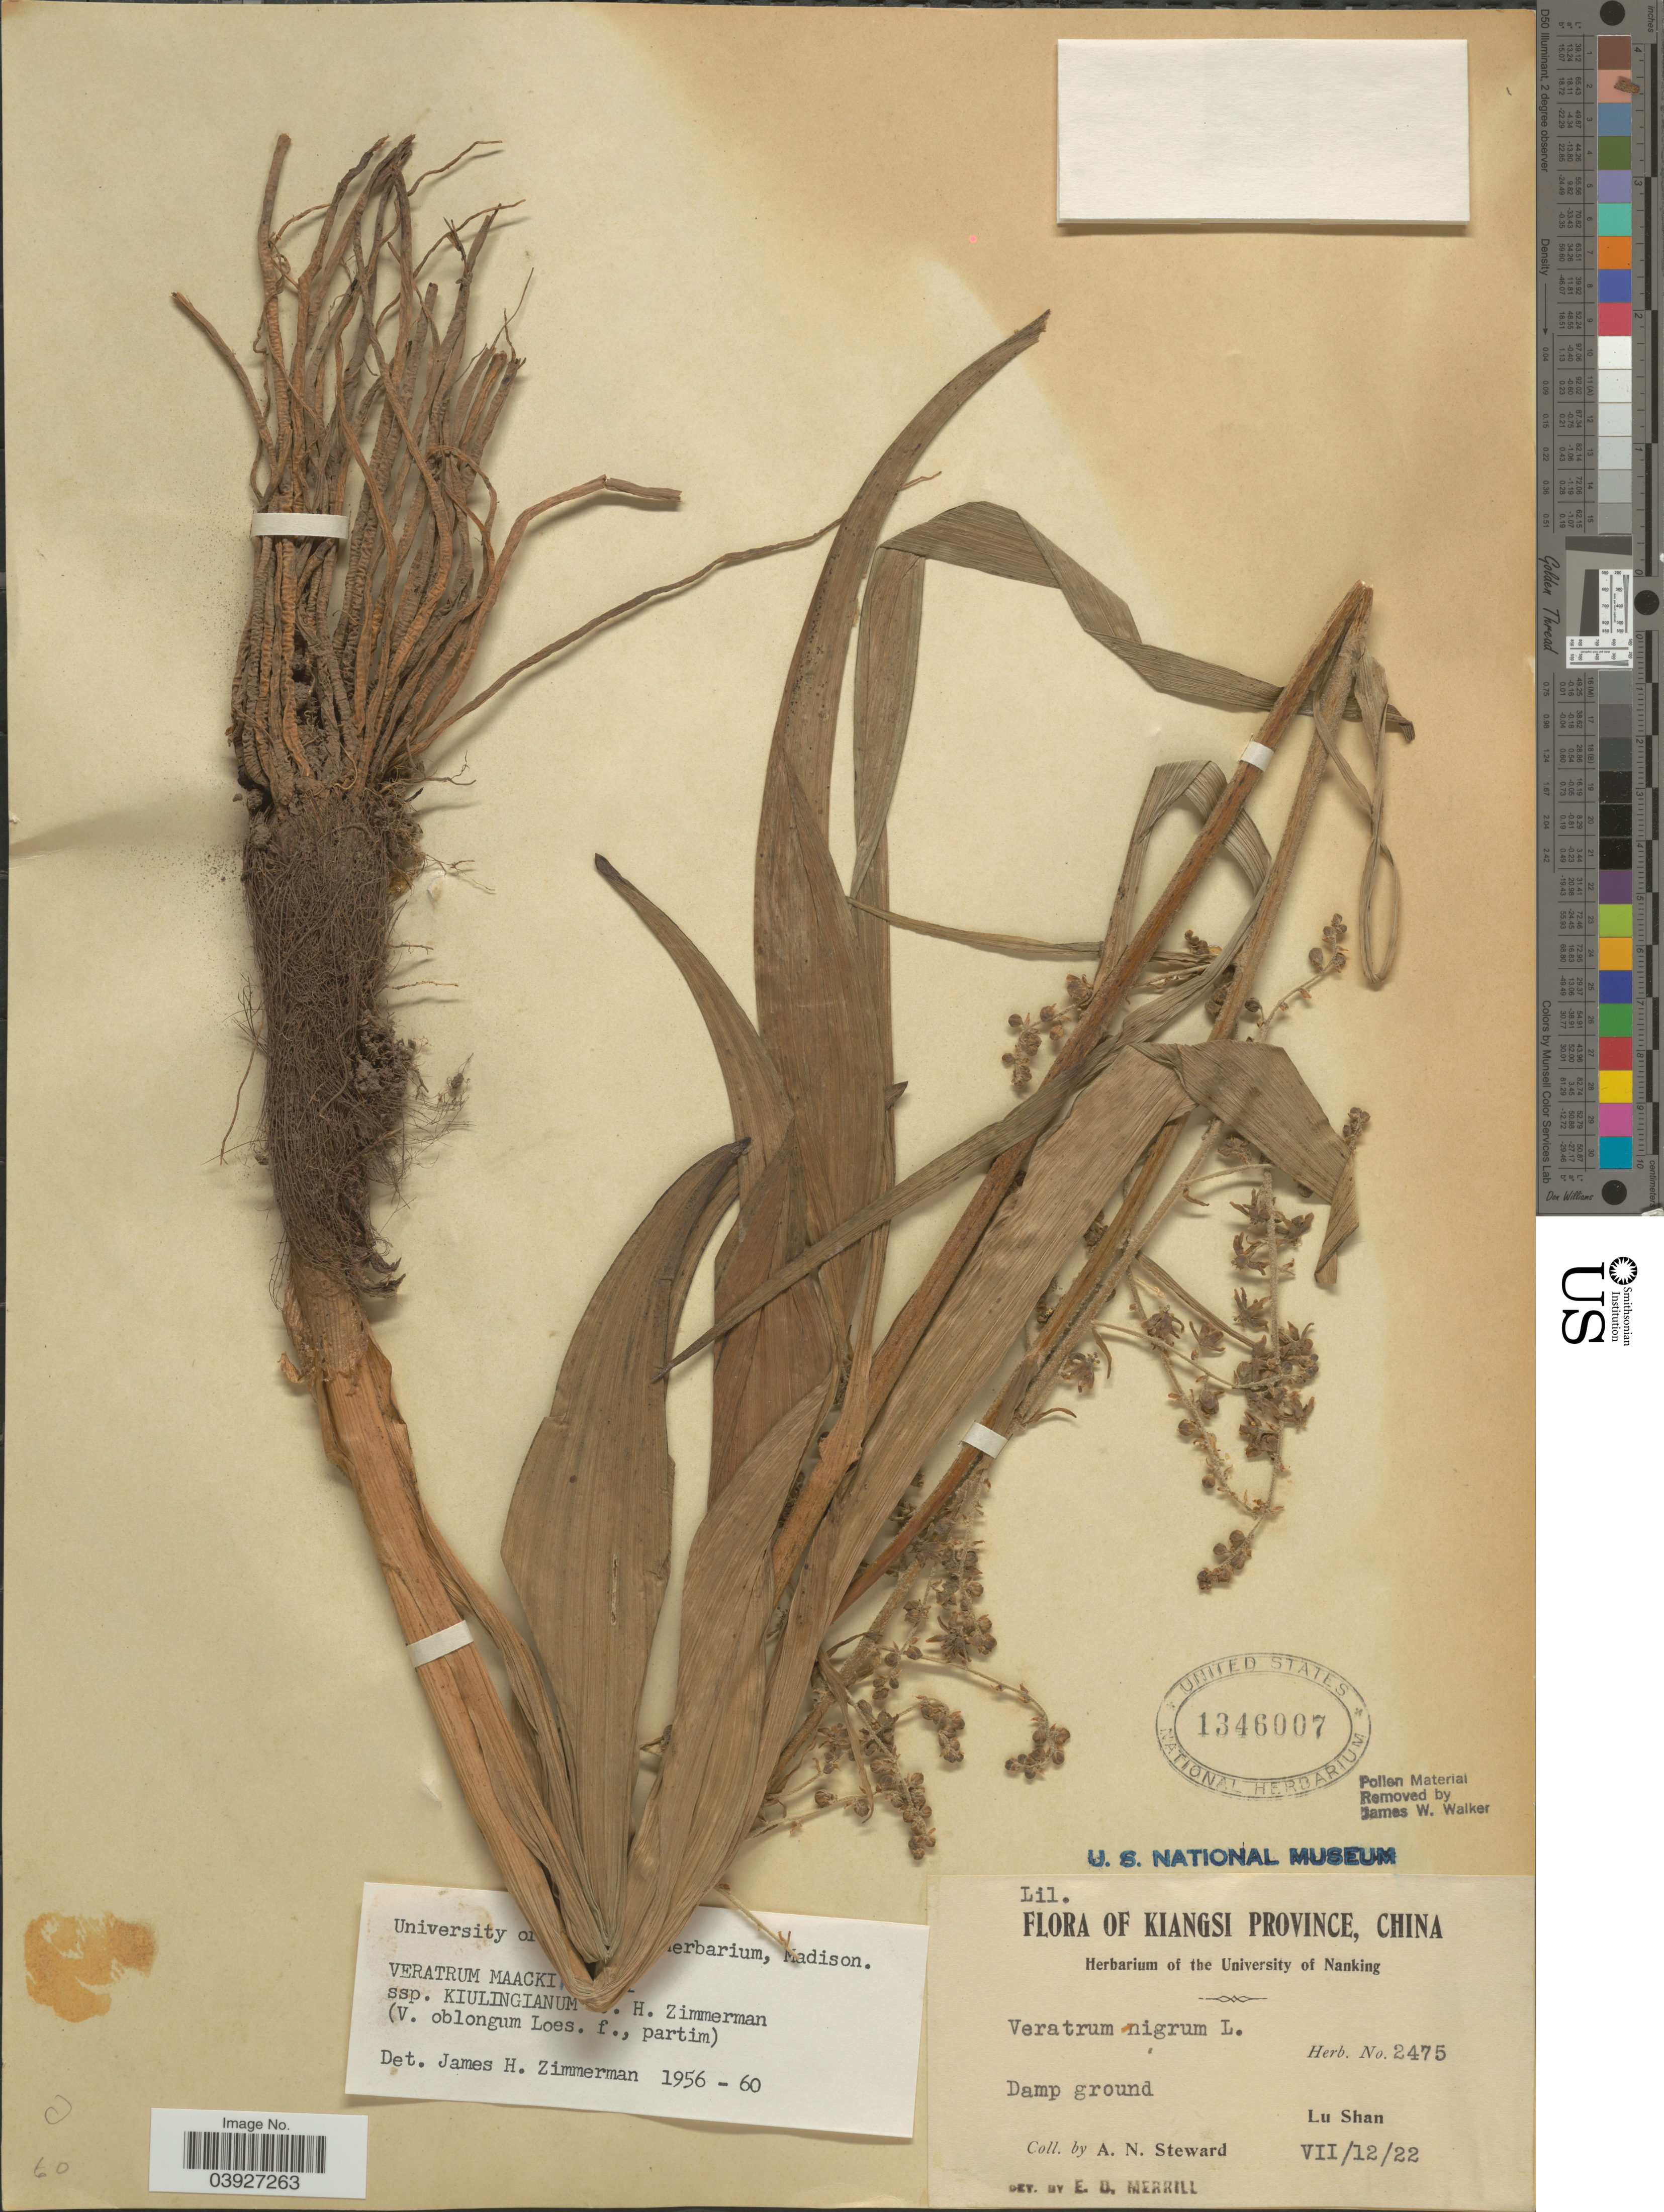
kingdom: Plantae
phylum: Tracheophyta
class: Liliopsida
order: Liliales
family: Melanthiaceae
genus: Veratrum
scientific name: Veratrum oblongum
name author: O. Loes.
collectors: A. N. Steward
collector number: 2475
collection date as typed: Transcribed d/m/y: 12/7/22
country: China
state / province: Jiangxi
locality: Kiangsi Province. Lu Shan.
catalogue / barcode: US 1346007